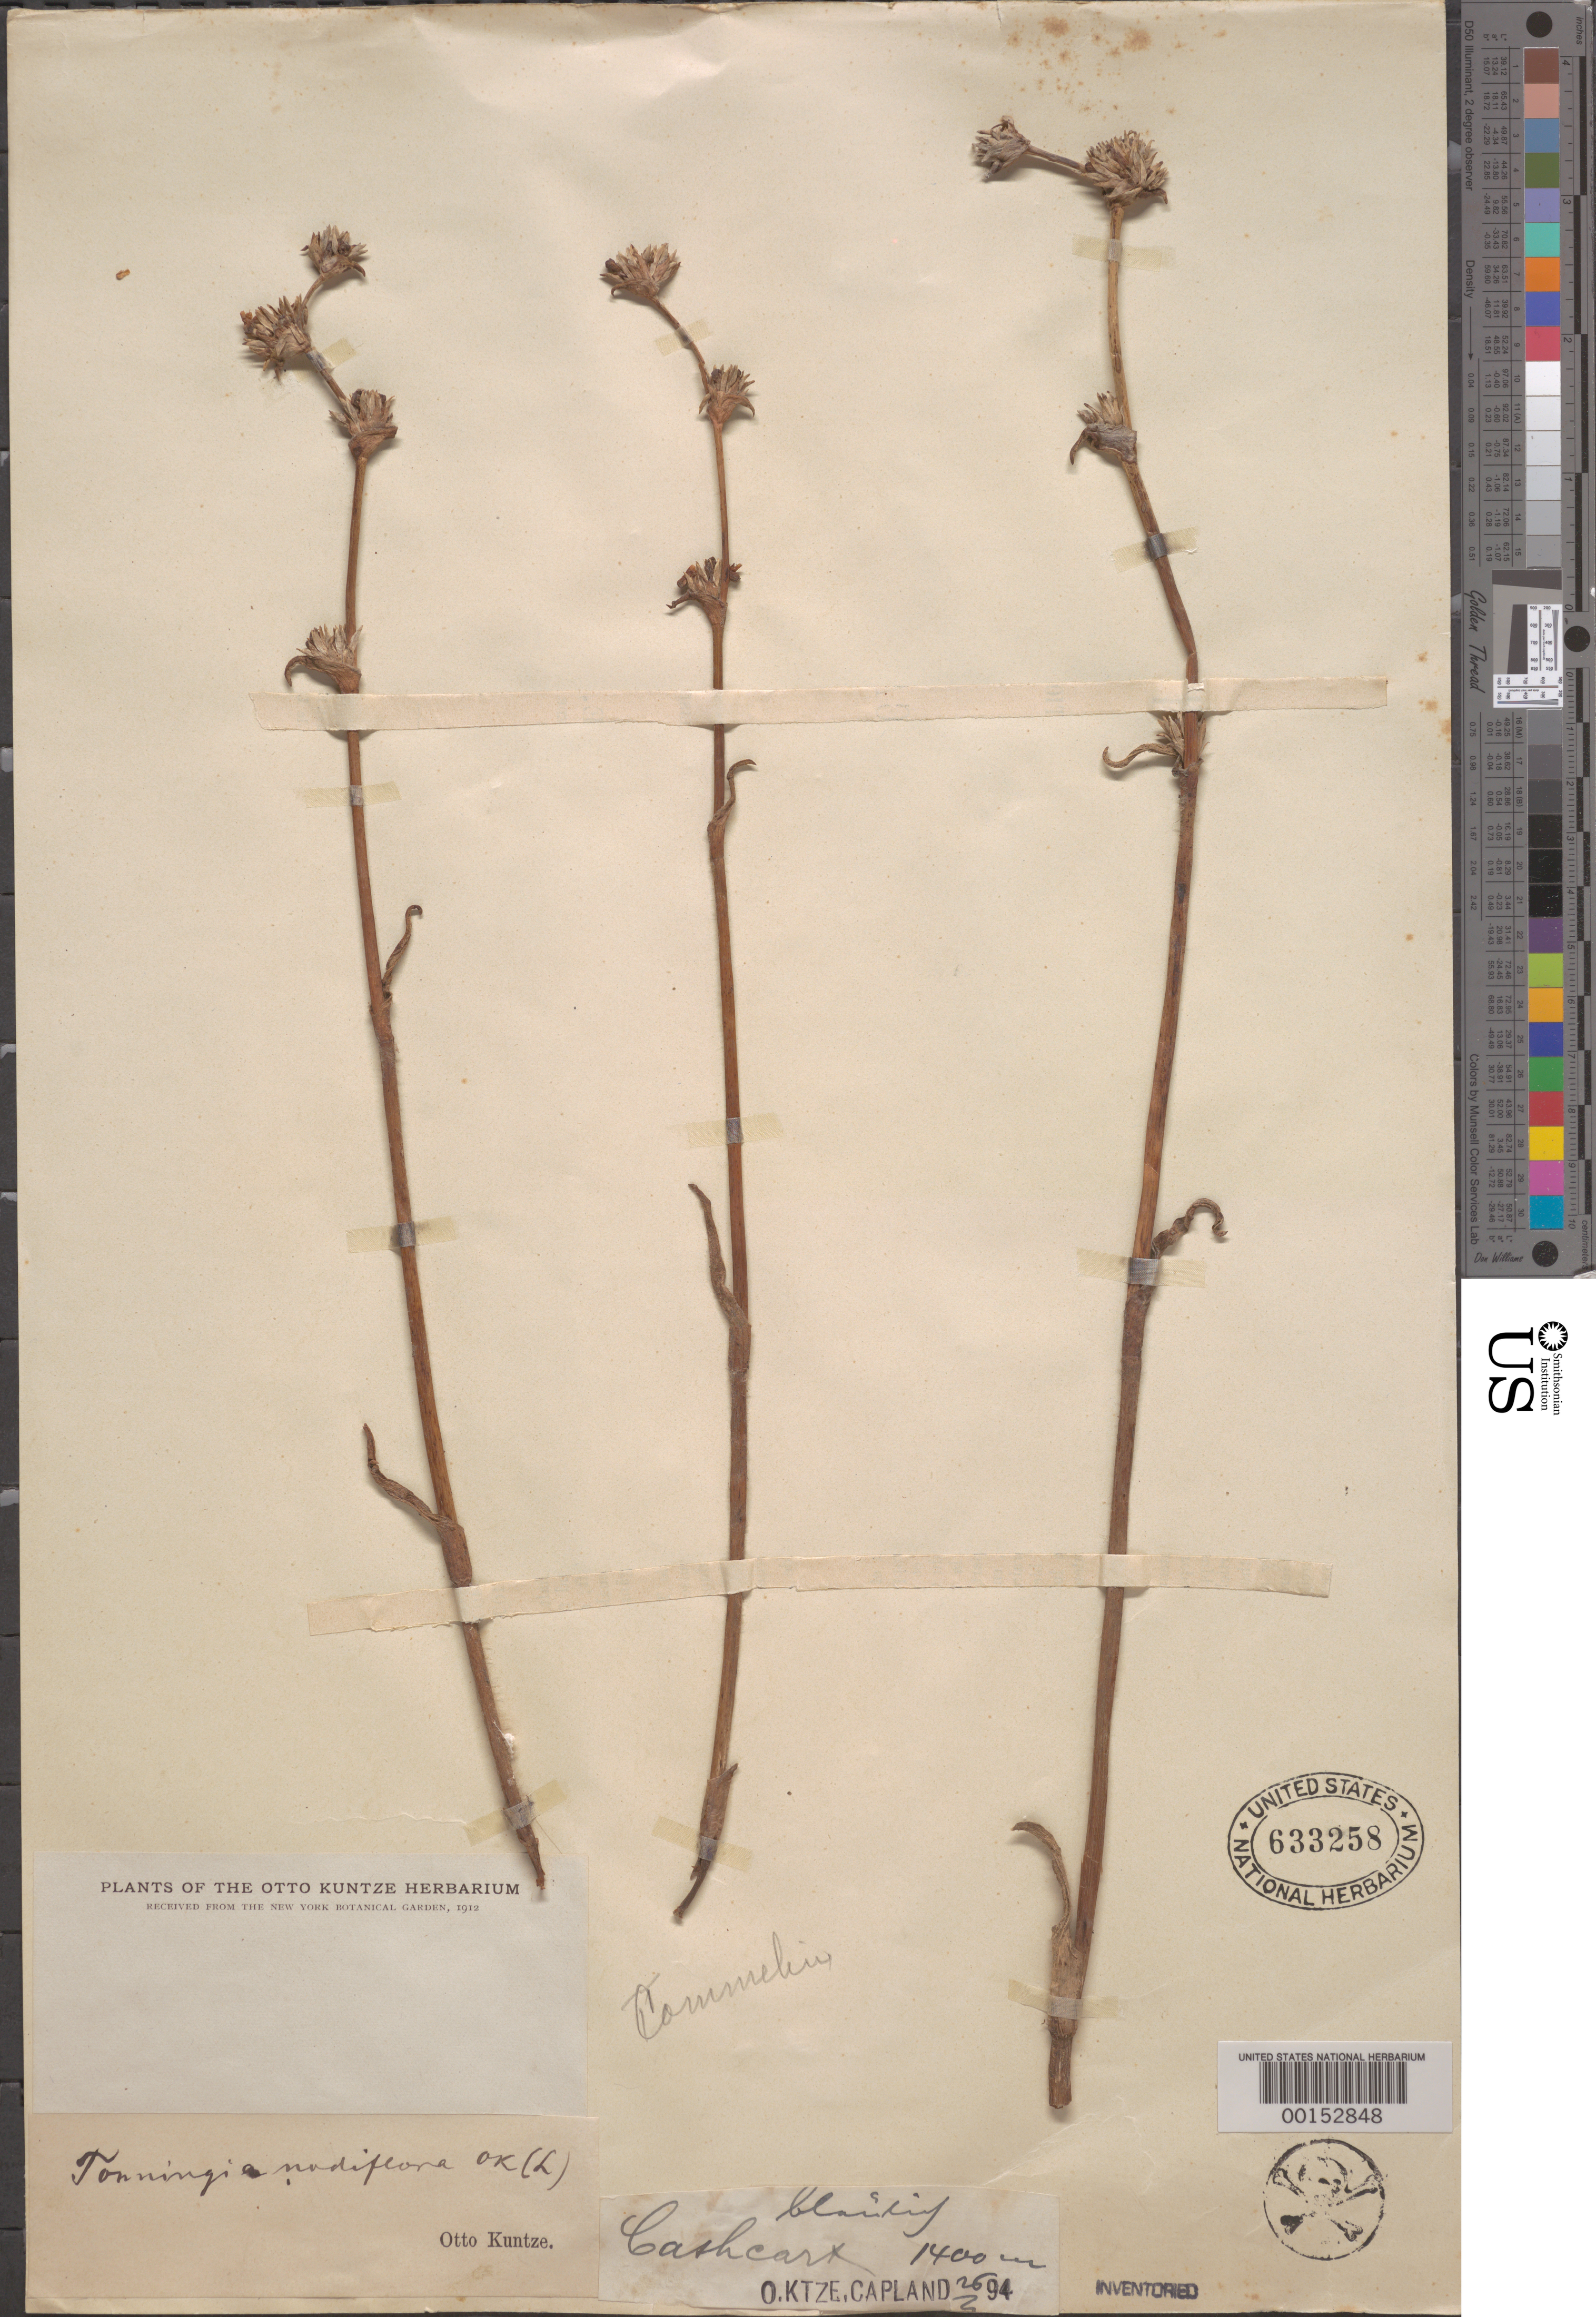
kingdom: Plantae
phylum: Tracheophyta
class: Liliopsida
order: Commelinales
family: Commelinaceae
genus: Cyanotis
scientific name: Cyanotis speciosa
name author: (L. f.) Hassk.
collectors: C.E.O. Kuntze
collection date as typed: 1894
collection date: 1894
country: South Africa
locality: Capland. Cashcart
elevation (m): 1400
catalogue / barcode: US 633258